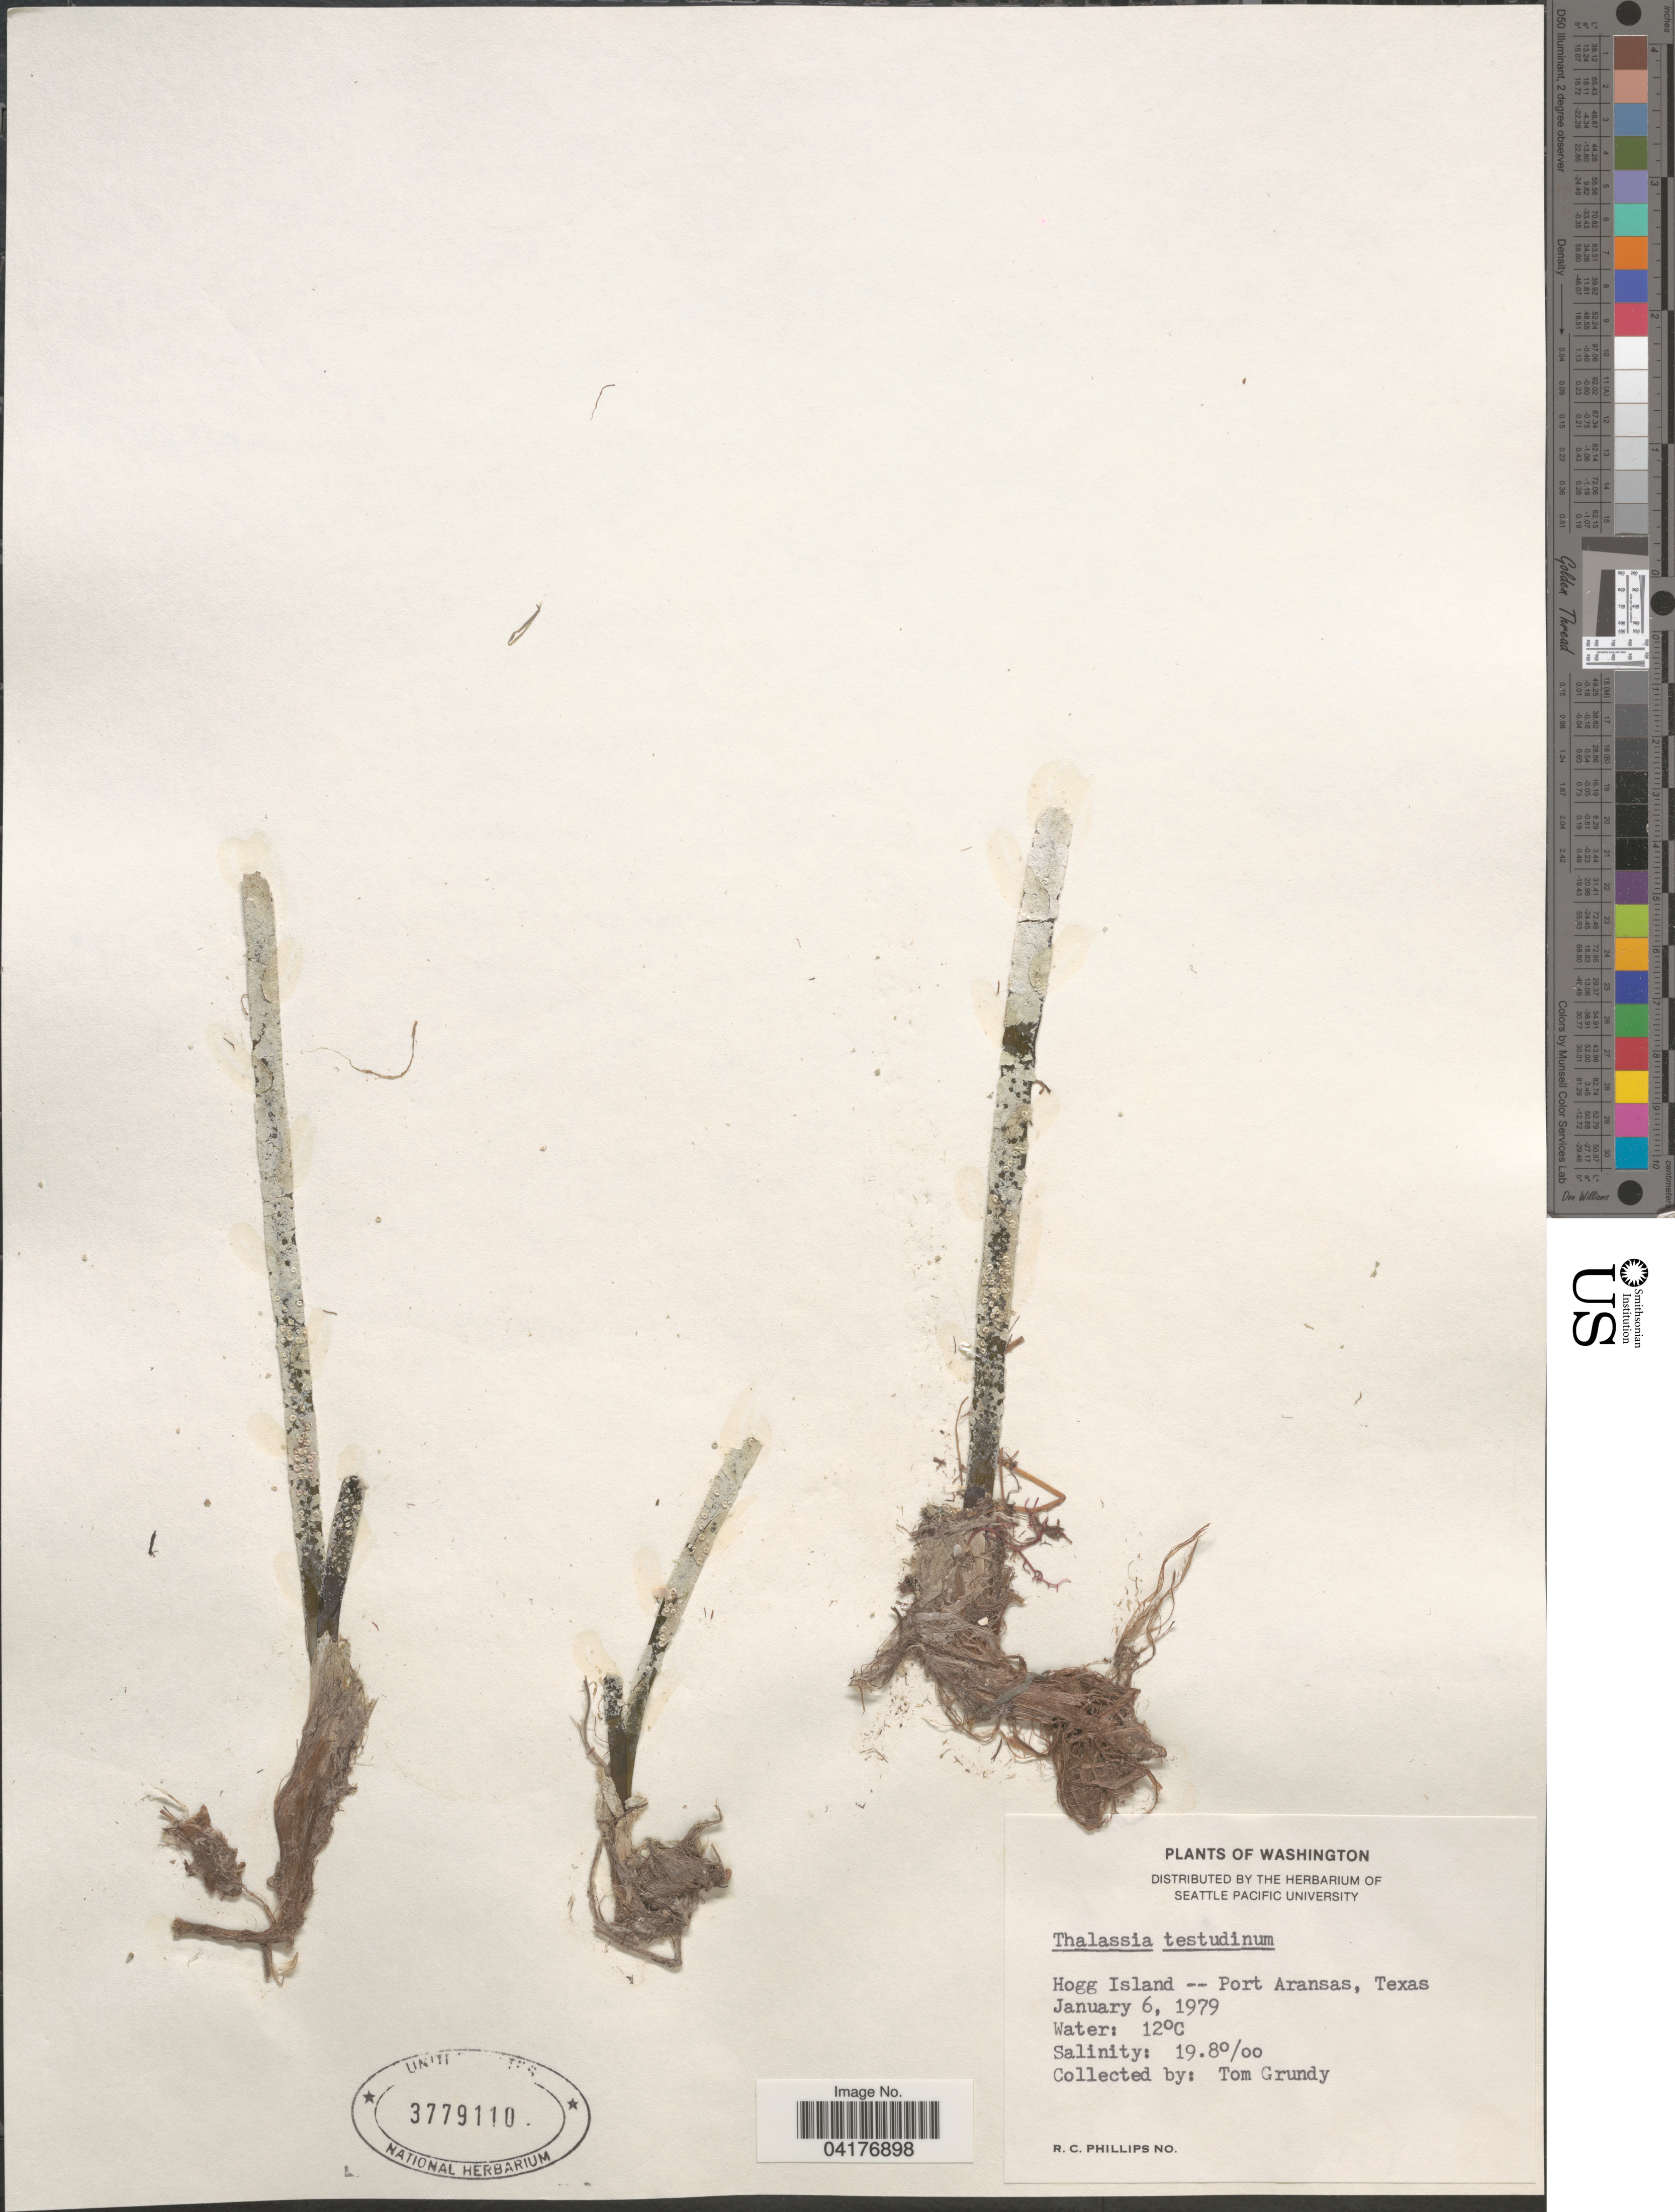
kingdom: Plantae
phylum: Tracheophyta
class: Liliopsida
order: Alismatales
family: Hydrocharitaceae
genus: Thalassia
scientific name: Thalassia testudinum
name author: Banks & Sol. ex K.D. Koenig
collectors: T. Grundy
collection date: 1979-01-06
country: United States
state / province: Texas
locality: Hogg Island -- Port Aransas.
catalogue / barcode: US 3779110